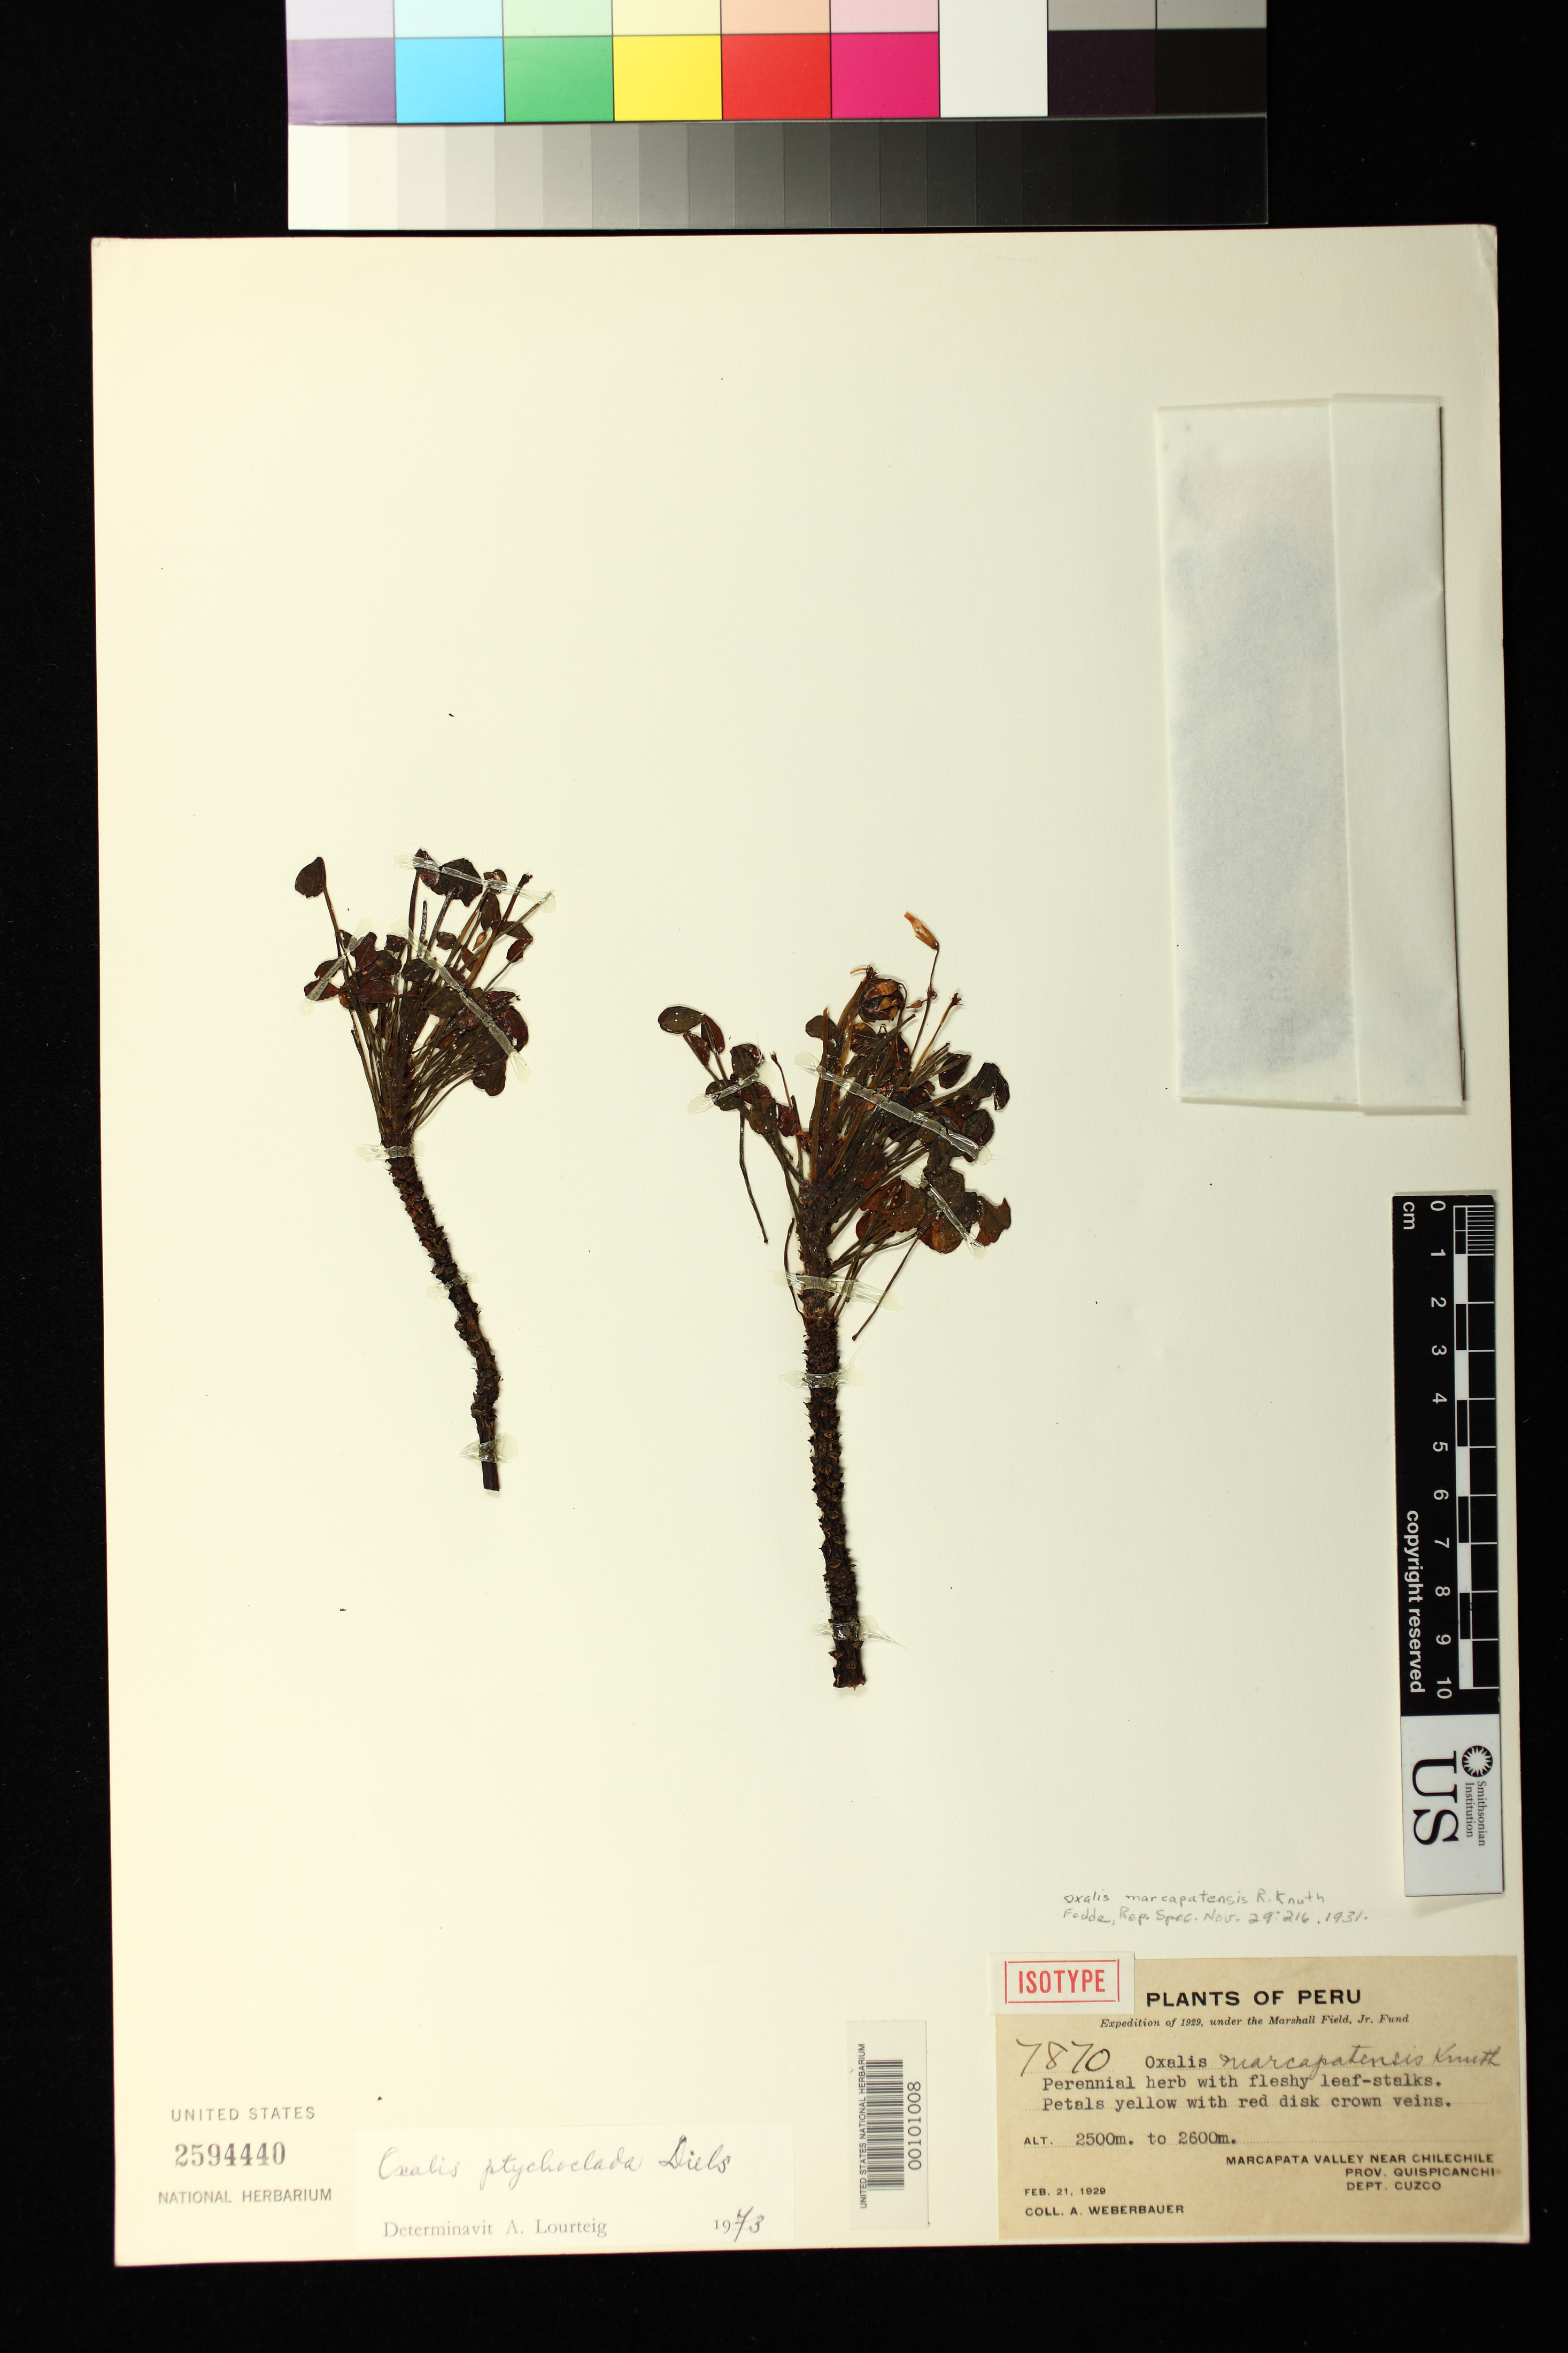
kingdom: Plantae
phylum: Tracheophyta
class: Magnoliopsida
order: Oxalidales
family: Oxalidaceae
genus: Oxalis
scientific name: Oxalis marcapatensis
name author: R. Knuth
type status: Isotype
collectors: A. Weberbauer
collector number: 7870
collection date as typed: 21 Feb 1929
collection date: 1929-02-21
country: Peru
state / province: Cusco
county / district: Quispicanchis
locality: Marcapata Valley near Chilechile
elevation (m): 2500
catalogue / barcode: US 2594440